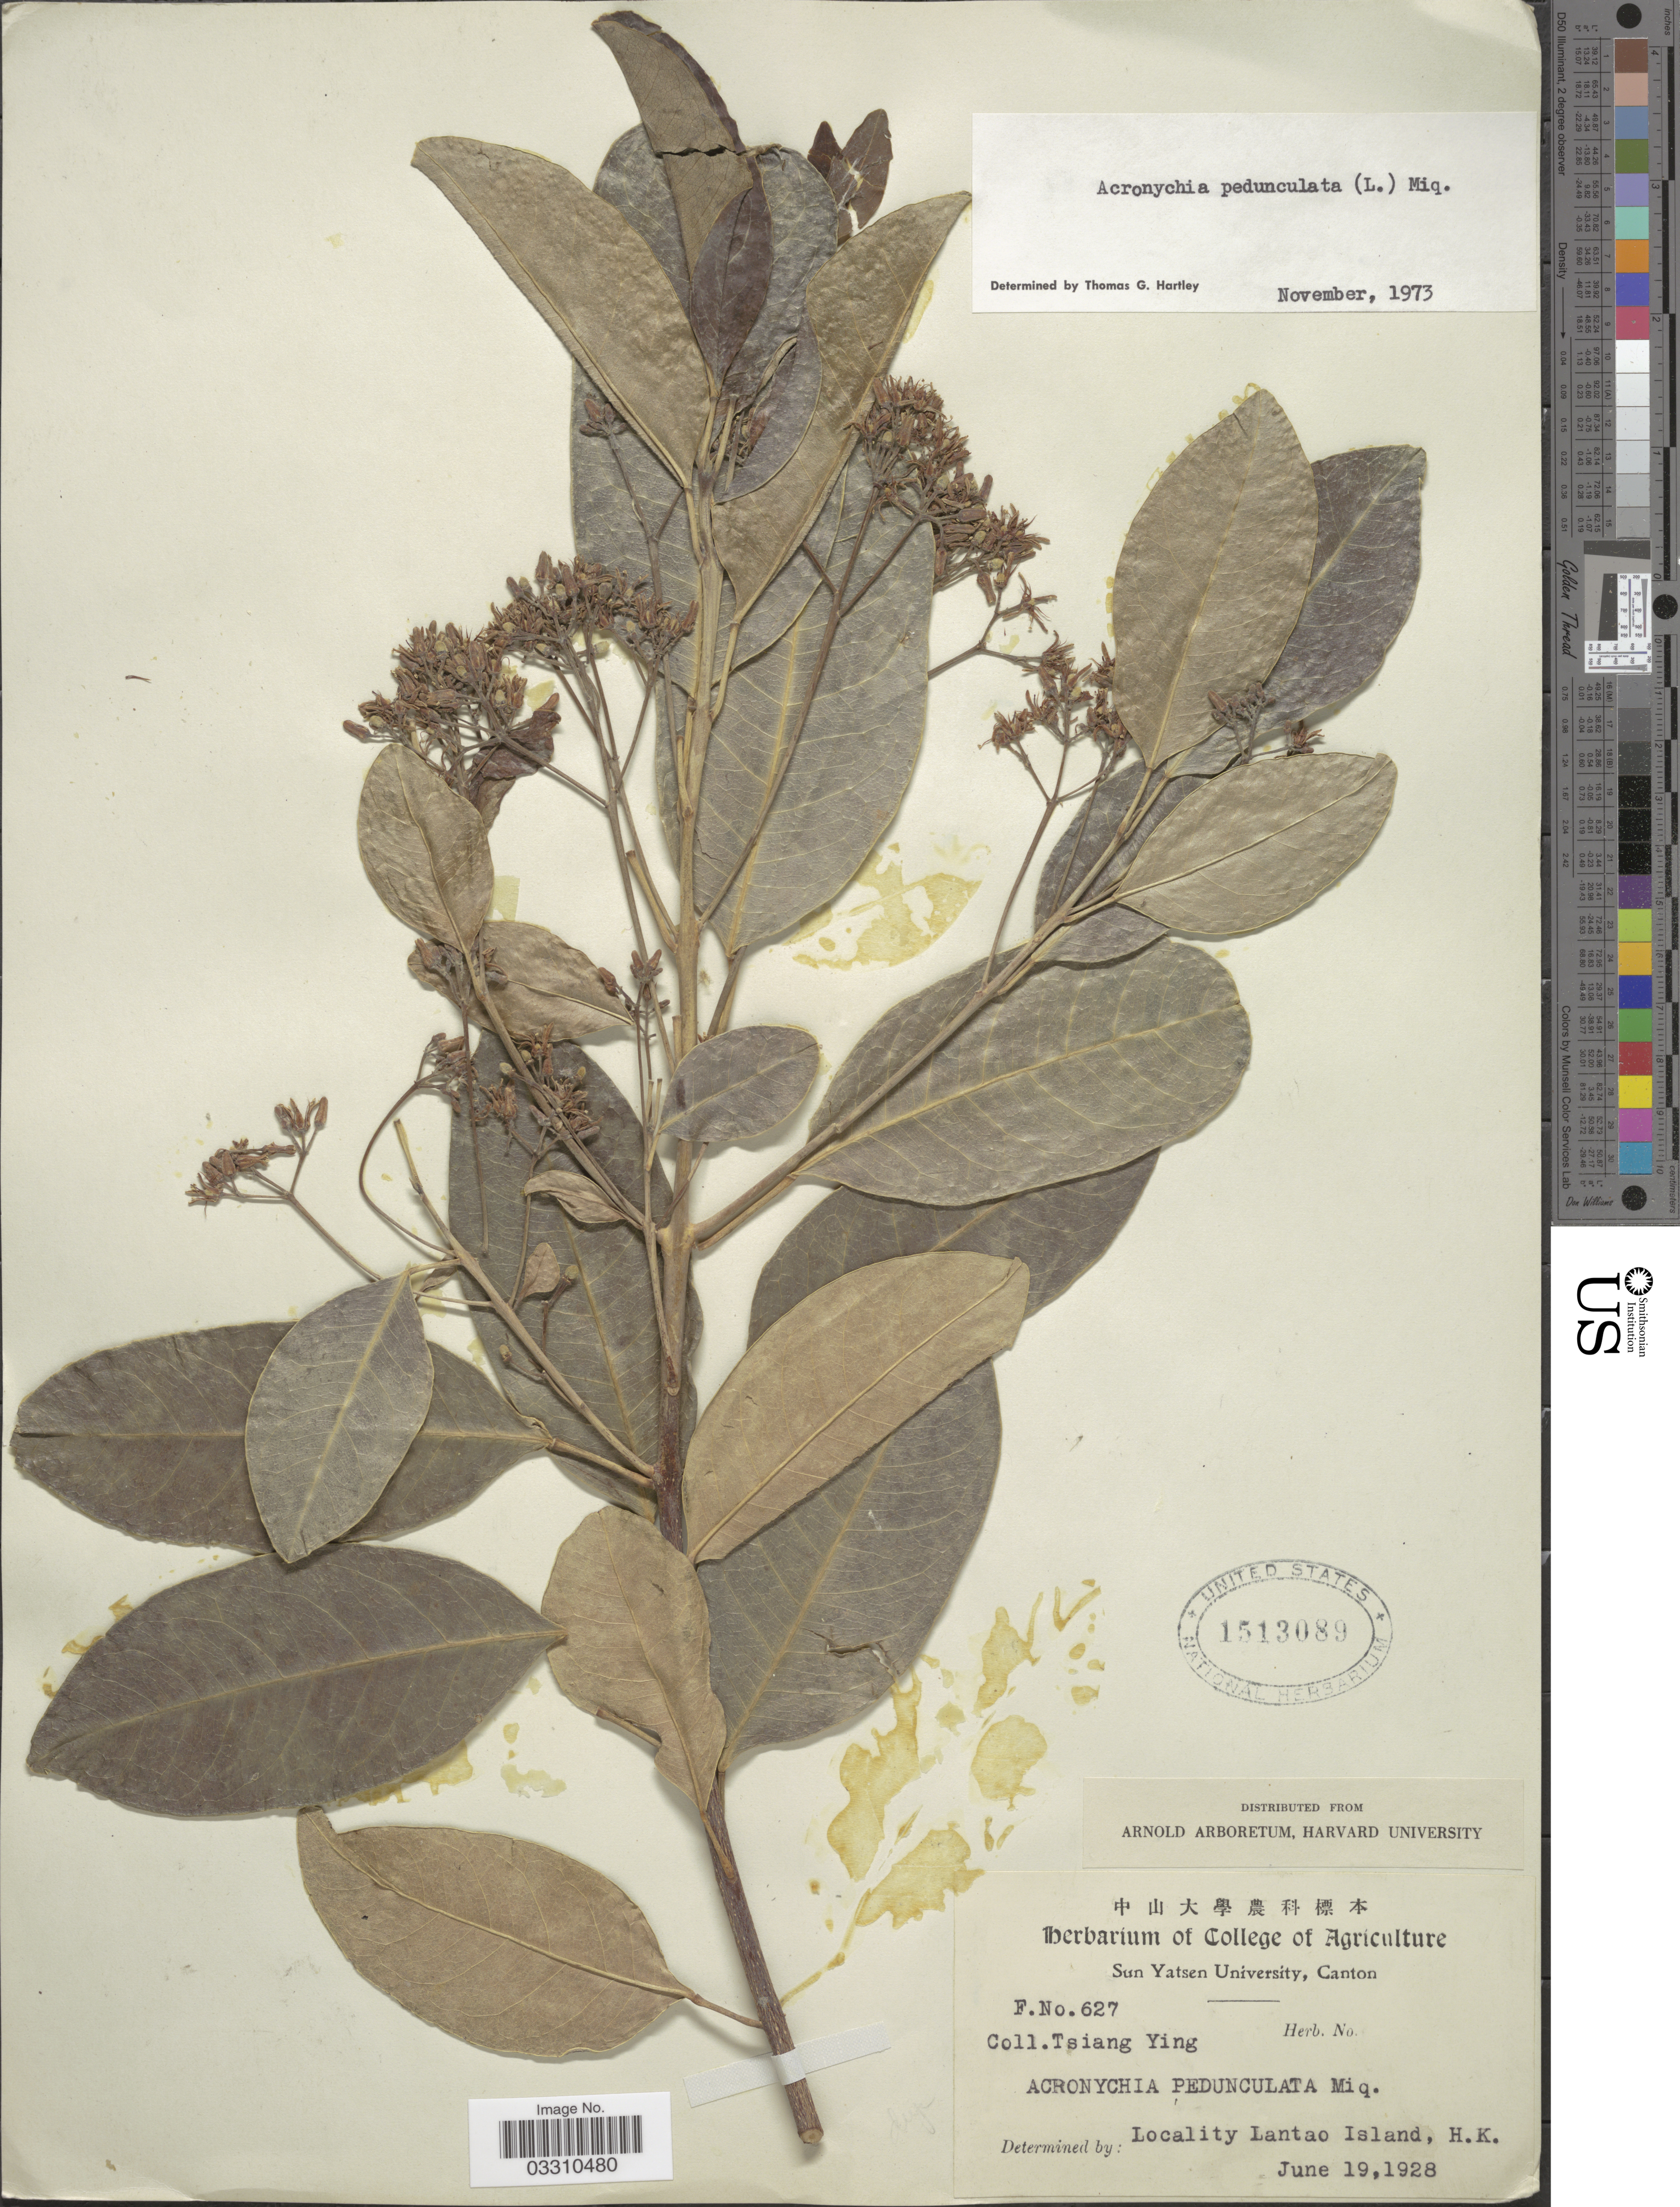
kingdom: Plantae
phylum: Tracheophyta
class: Magnoliopsida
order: Sapindales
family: Rutaceae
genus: Acronychia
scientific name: Acronychia pedunculata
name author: (L.) Miq.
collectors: Y. Tsiang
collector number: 627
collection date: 1928-06-19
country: China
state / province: Hong Kong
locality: Lantao Island.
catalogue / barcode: US 1513089